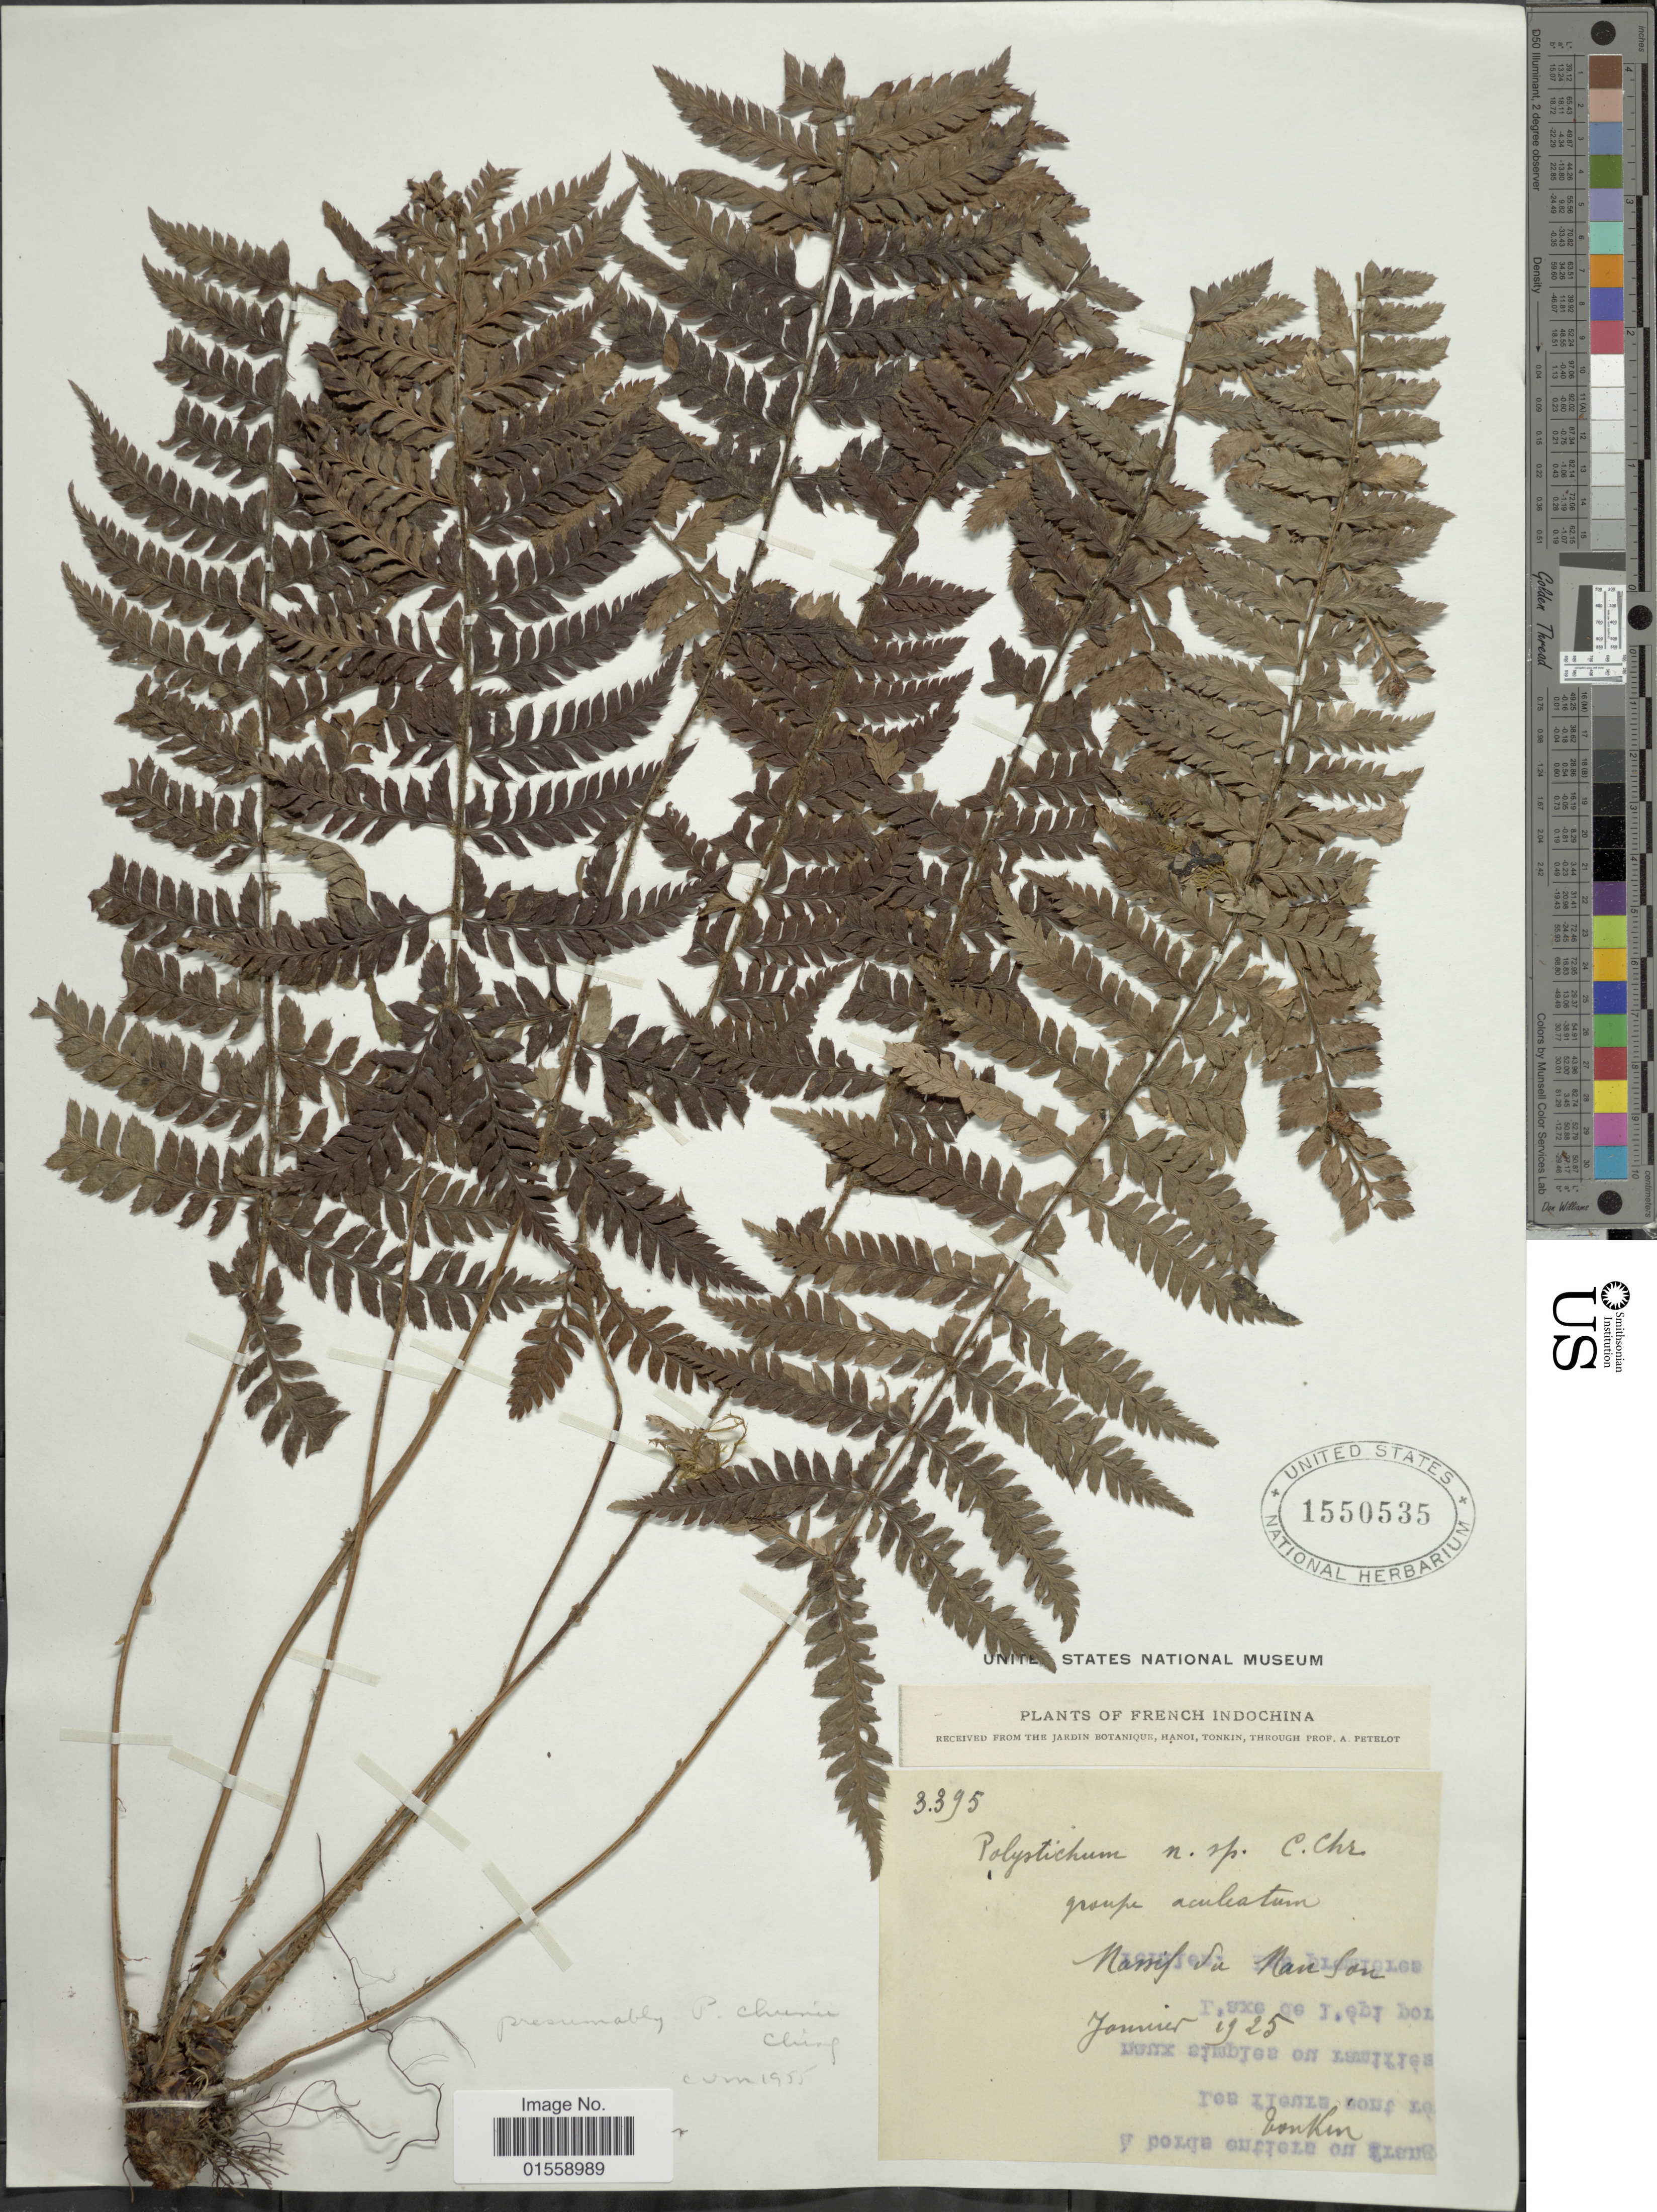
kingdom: Plantae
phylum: Tracheophyta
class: Polypodiopsida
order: Polypodiales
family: Dryopteridaceae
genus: Polystichum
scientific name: Polystichum chunii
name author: Ching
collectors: A. Petelot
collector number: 3395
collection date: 1925-01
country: Vietnam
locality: French indochina, Tonkin. massif du Nan San. [interpreted]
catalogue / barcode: US 1550535